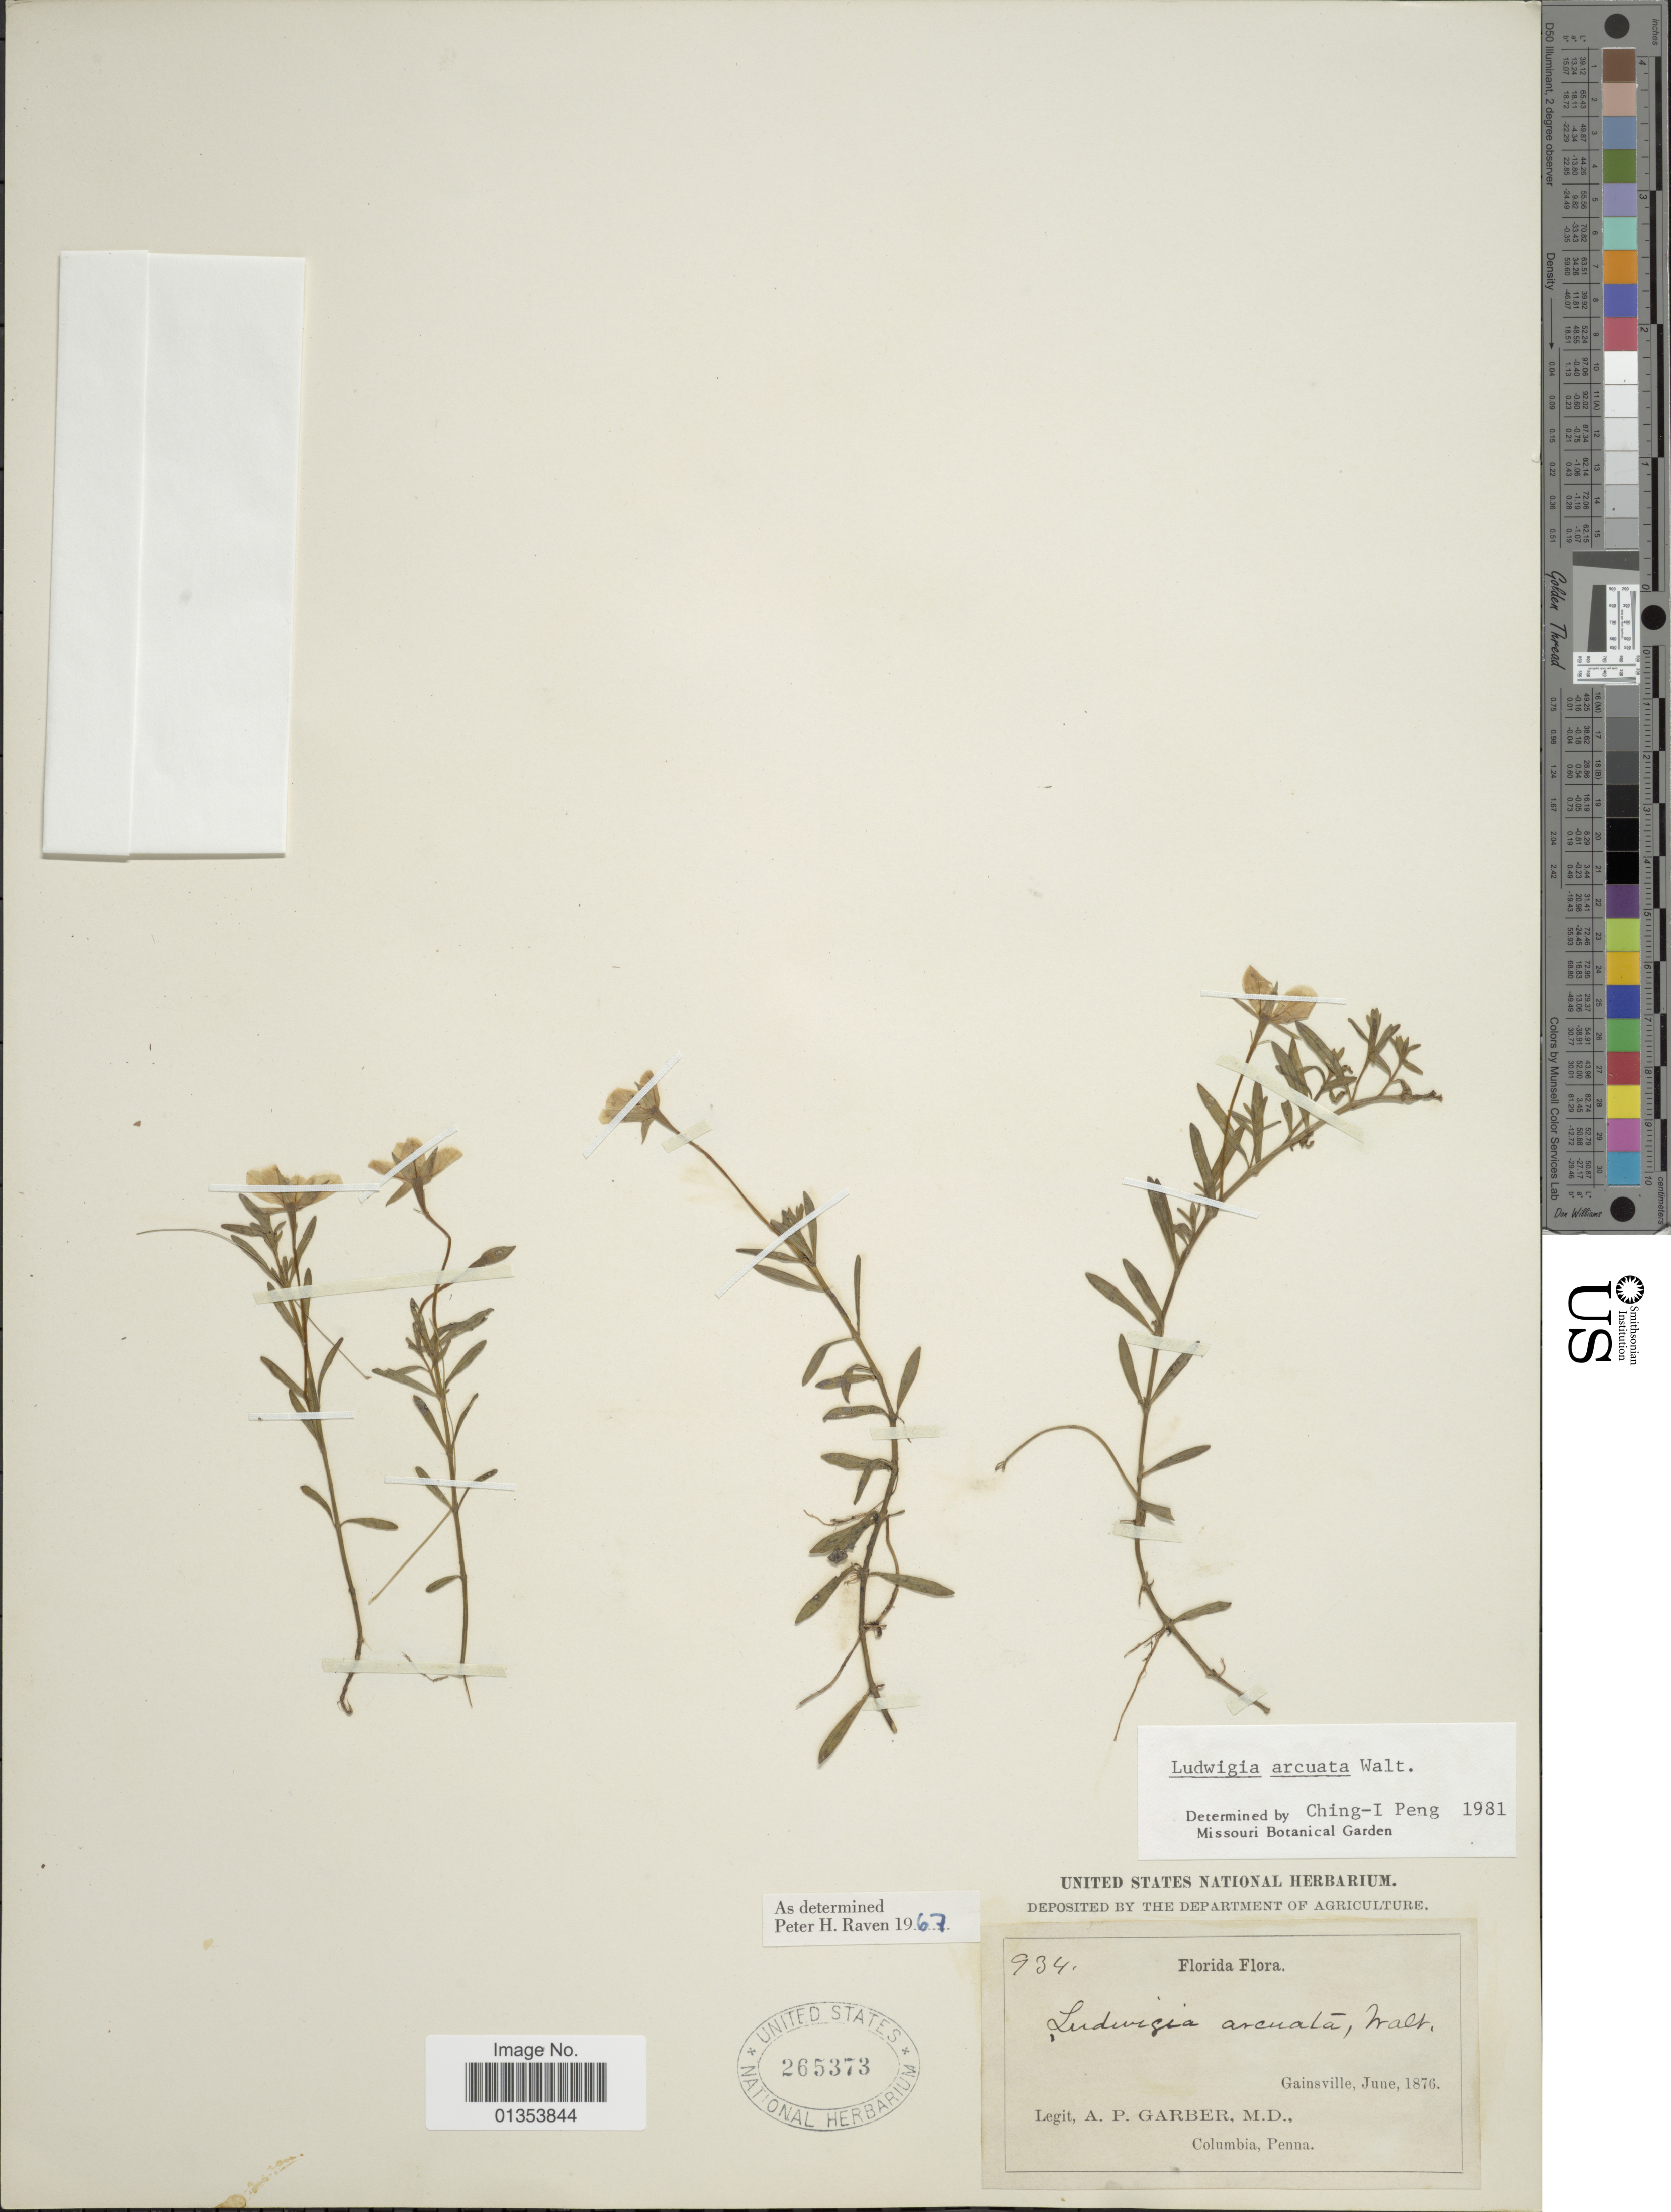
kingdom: Plantae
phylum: Tracheophyta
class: Magnoliopsida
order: Myrtales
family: Onagraceae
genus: Ludwigia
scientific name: Ludwigia arcuata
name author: Walter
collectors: A. P. Garber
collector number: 934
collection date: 1876-06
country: United States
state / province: Florida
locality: Gainsville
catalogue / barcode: US 265373